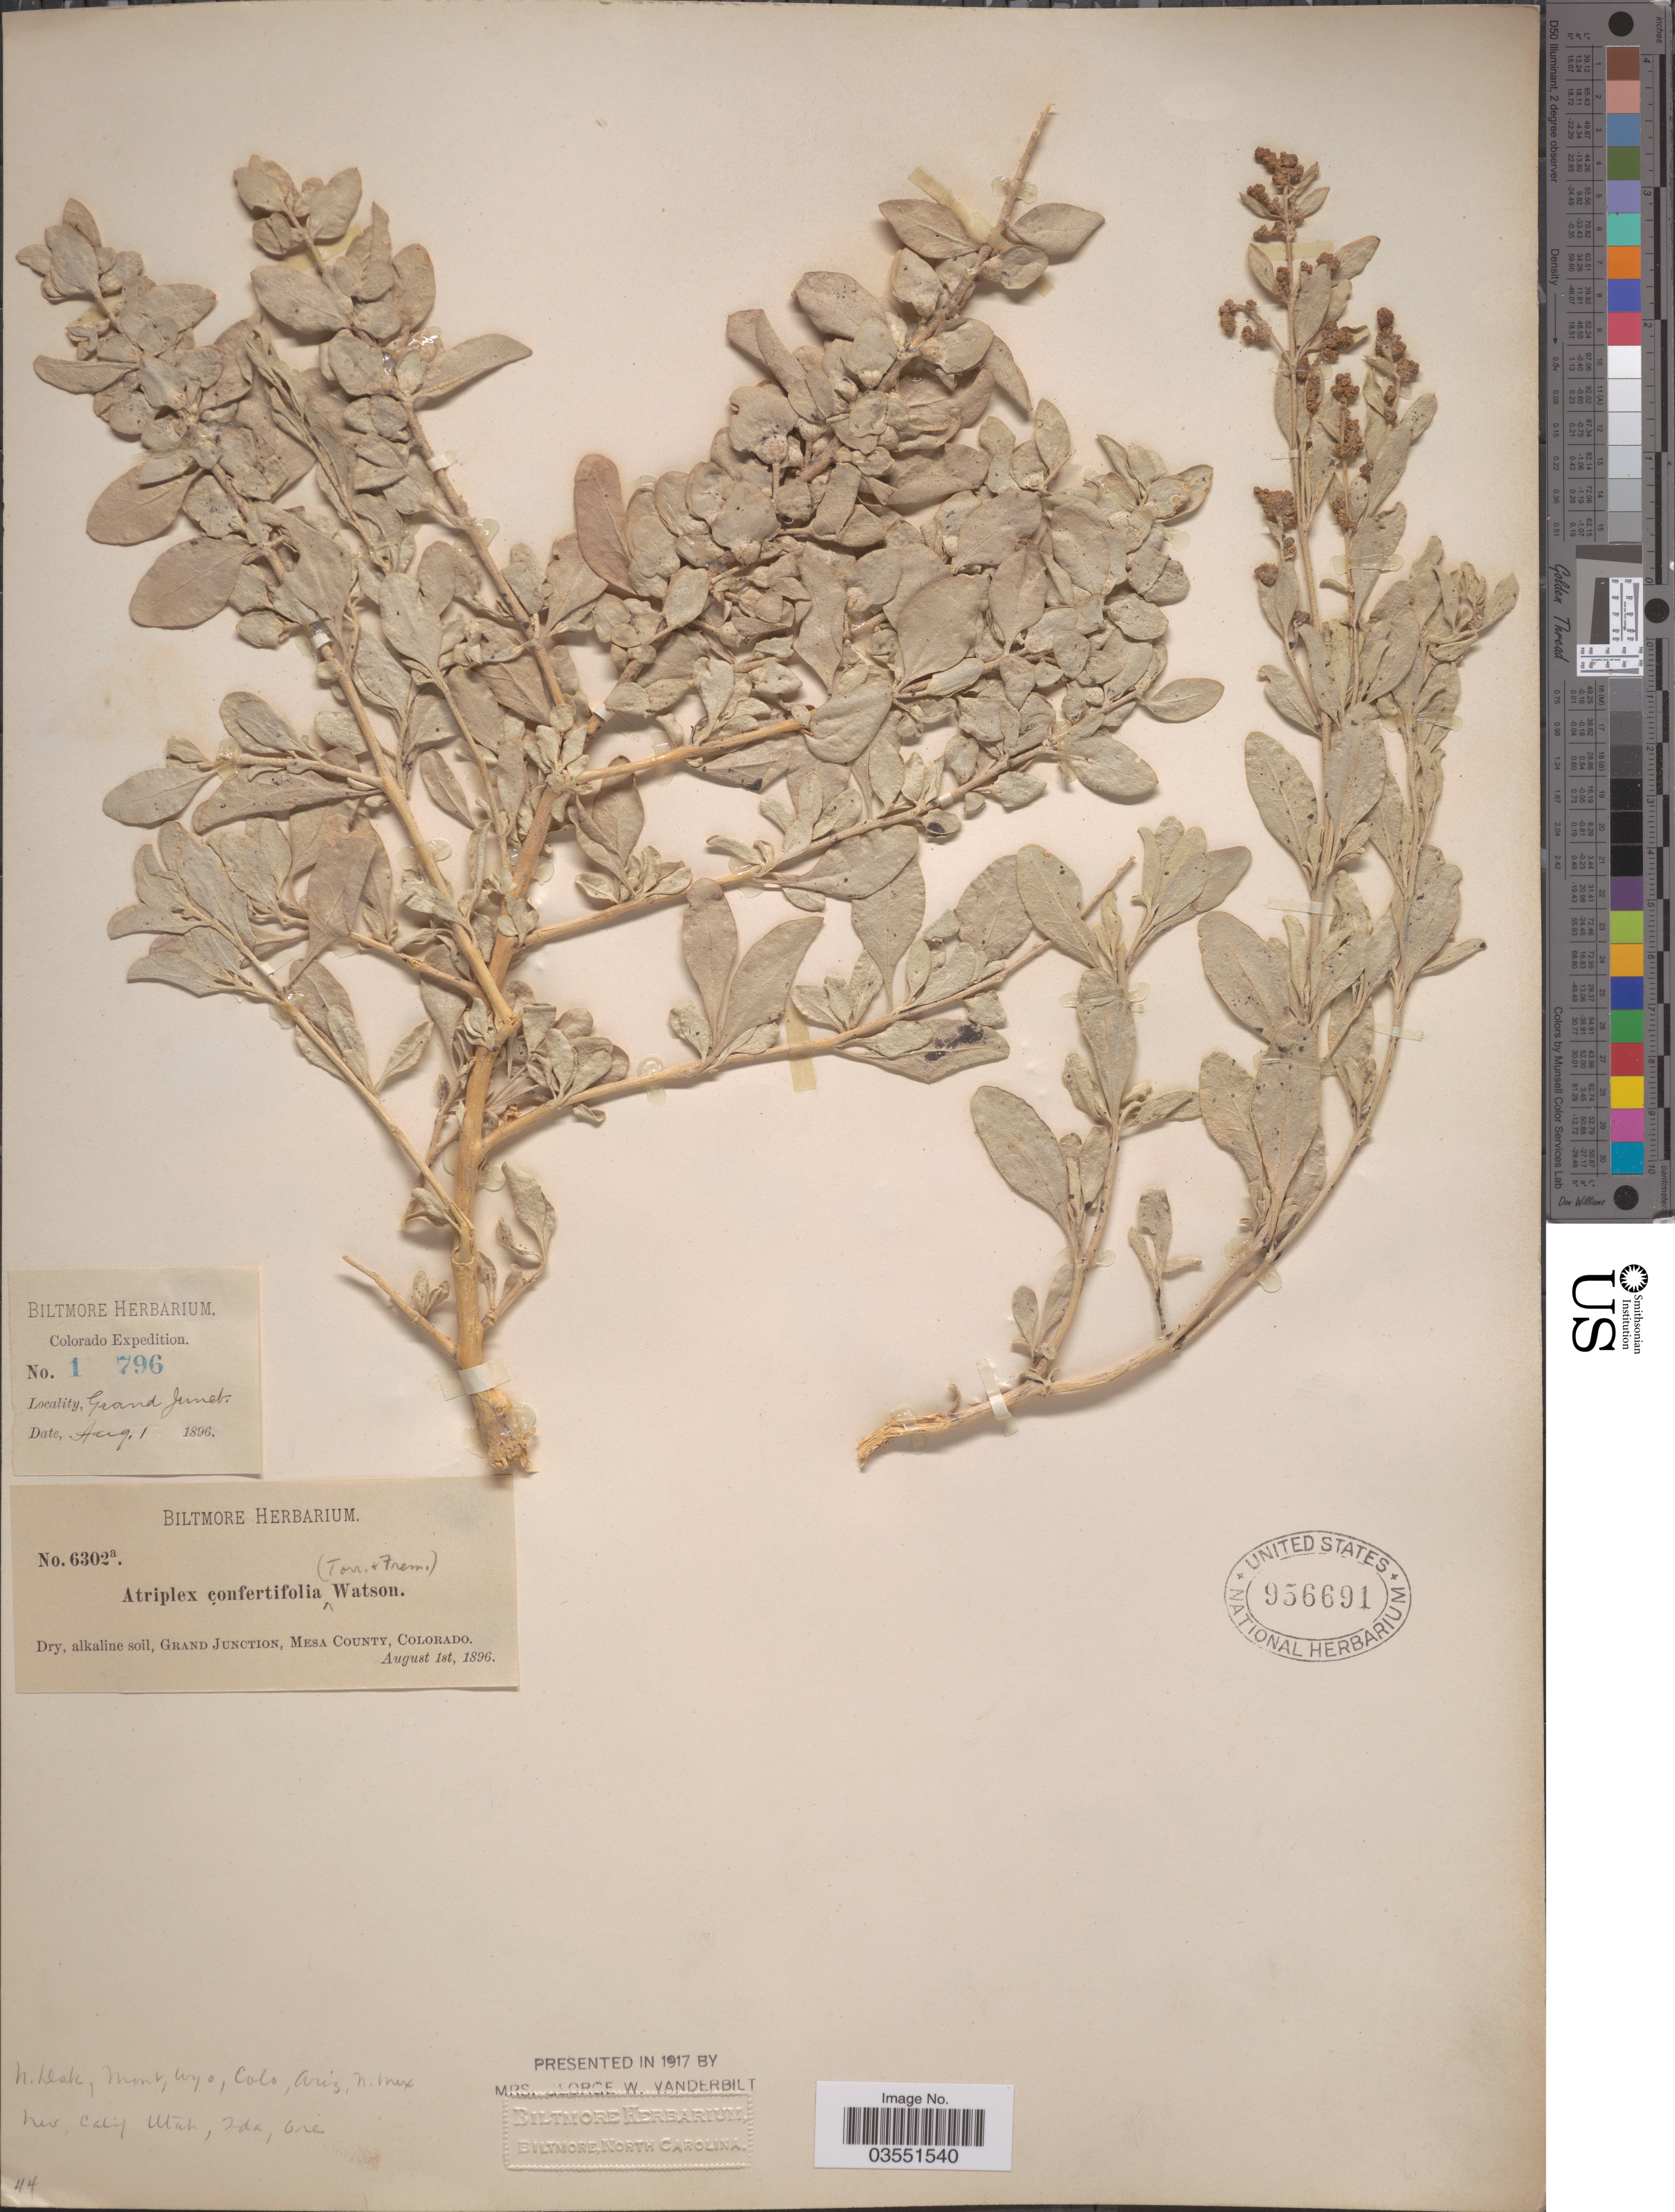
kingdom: Plantae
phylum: Tracheophyta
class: Magnoliopsida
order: Caryophyllales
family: Amaranthaceae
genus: Atriplex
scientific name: Atriplex confertifolia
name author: (Torr. & Frém.) S. Watson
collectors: ex herb. Biltmore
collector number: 6302/1796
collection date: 1896-08-01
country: United States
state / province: Colorado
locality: Grand Junction, Mesa County.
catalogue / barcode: US 956691